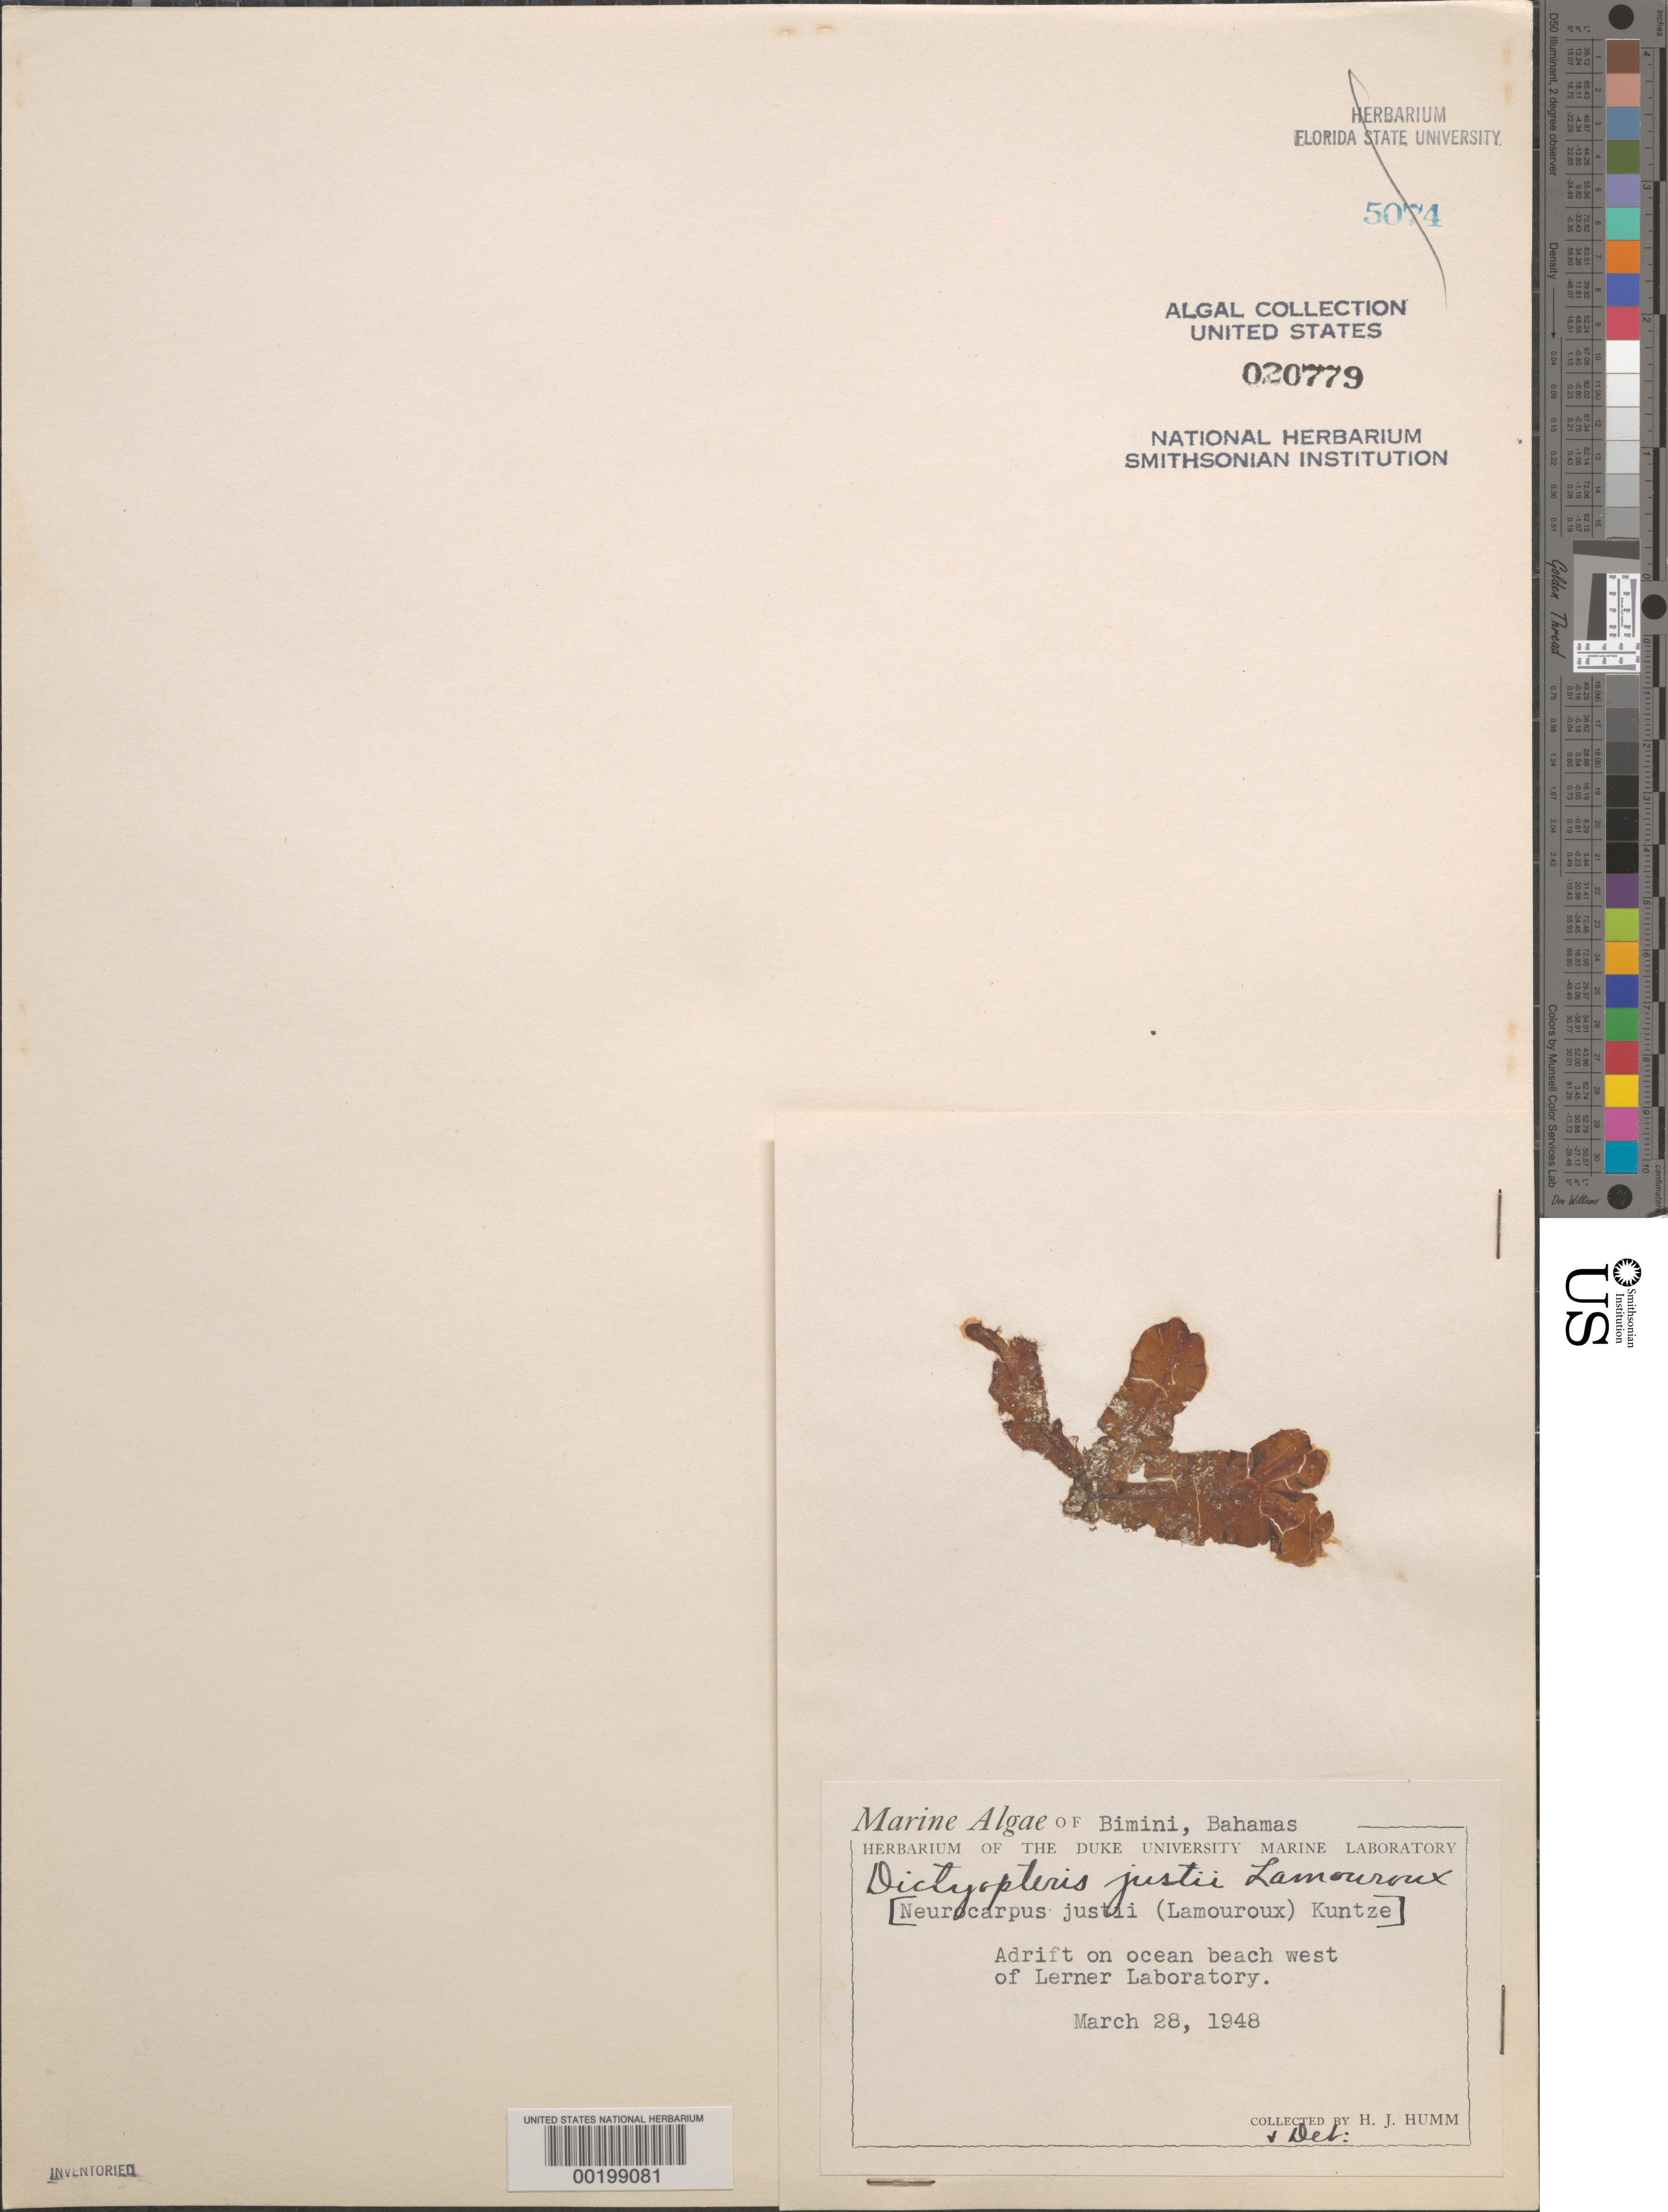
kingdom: Chromista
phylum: Ochrophyta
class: Phaeophyceae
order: Dictyotales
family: Dictyotaceae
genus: Dictyopteris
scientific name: Dictyopteris justii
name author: J.V.Lamouroux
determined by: Humm, Harold J.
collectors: H. J. Humm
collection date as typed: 28 Mar 1948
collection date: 1948-03-28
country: Bahamas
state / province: Biminis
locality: West of lerner laboratory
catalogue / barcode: US 20779